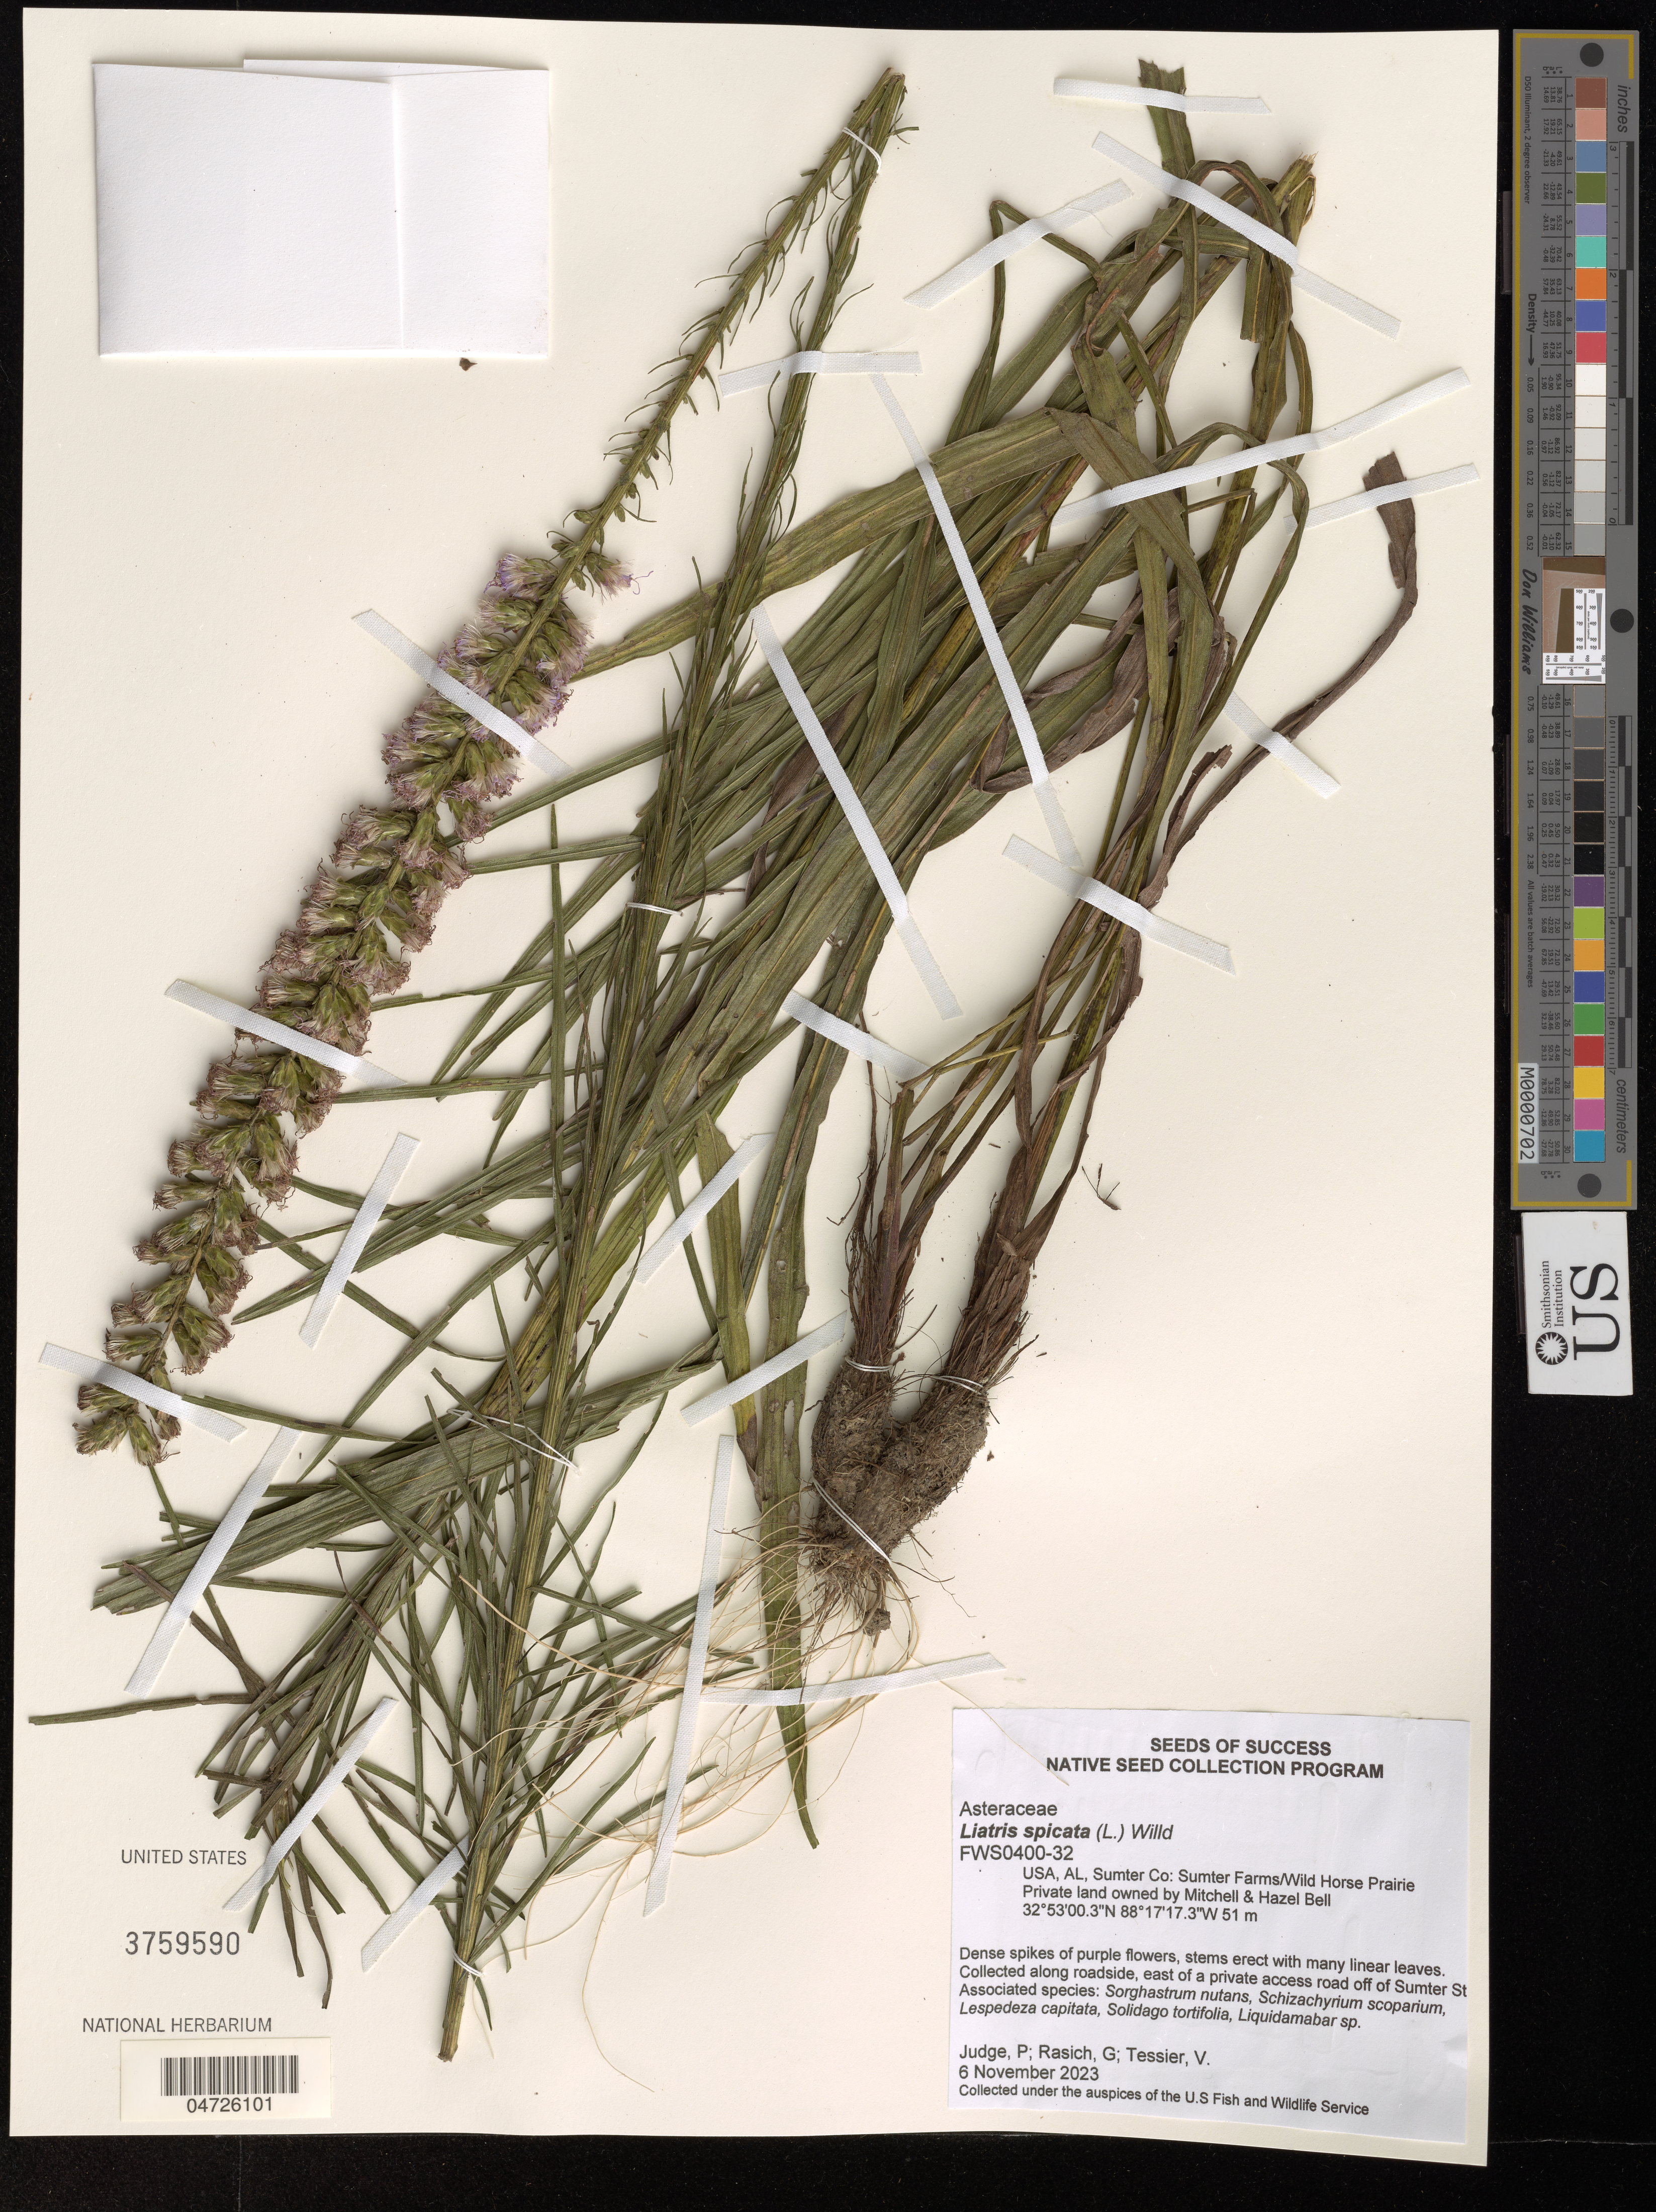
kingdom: Plantae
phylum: Tracheophyta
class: Magnoliopsida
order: Asterales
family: Asteraceae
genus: Liatris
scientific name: Liatris spicata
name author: (L.) Willd.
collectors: P. Judge, G. Rasich & V. Tessier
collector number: FWS0400-32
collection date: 2023-11-06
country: United States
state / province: Alabama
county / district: Sumter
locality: Sumter Co: Sumter Farms/Wild Horse Prairie Private land owned by Mitchell & Hazel Bell. Collected along roadside, east of a private access road off of Sumter St.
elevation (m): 51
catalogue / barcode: US 3759590